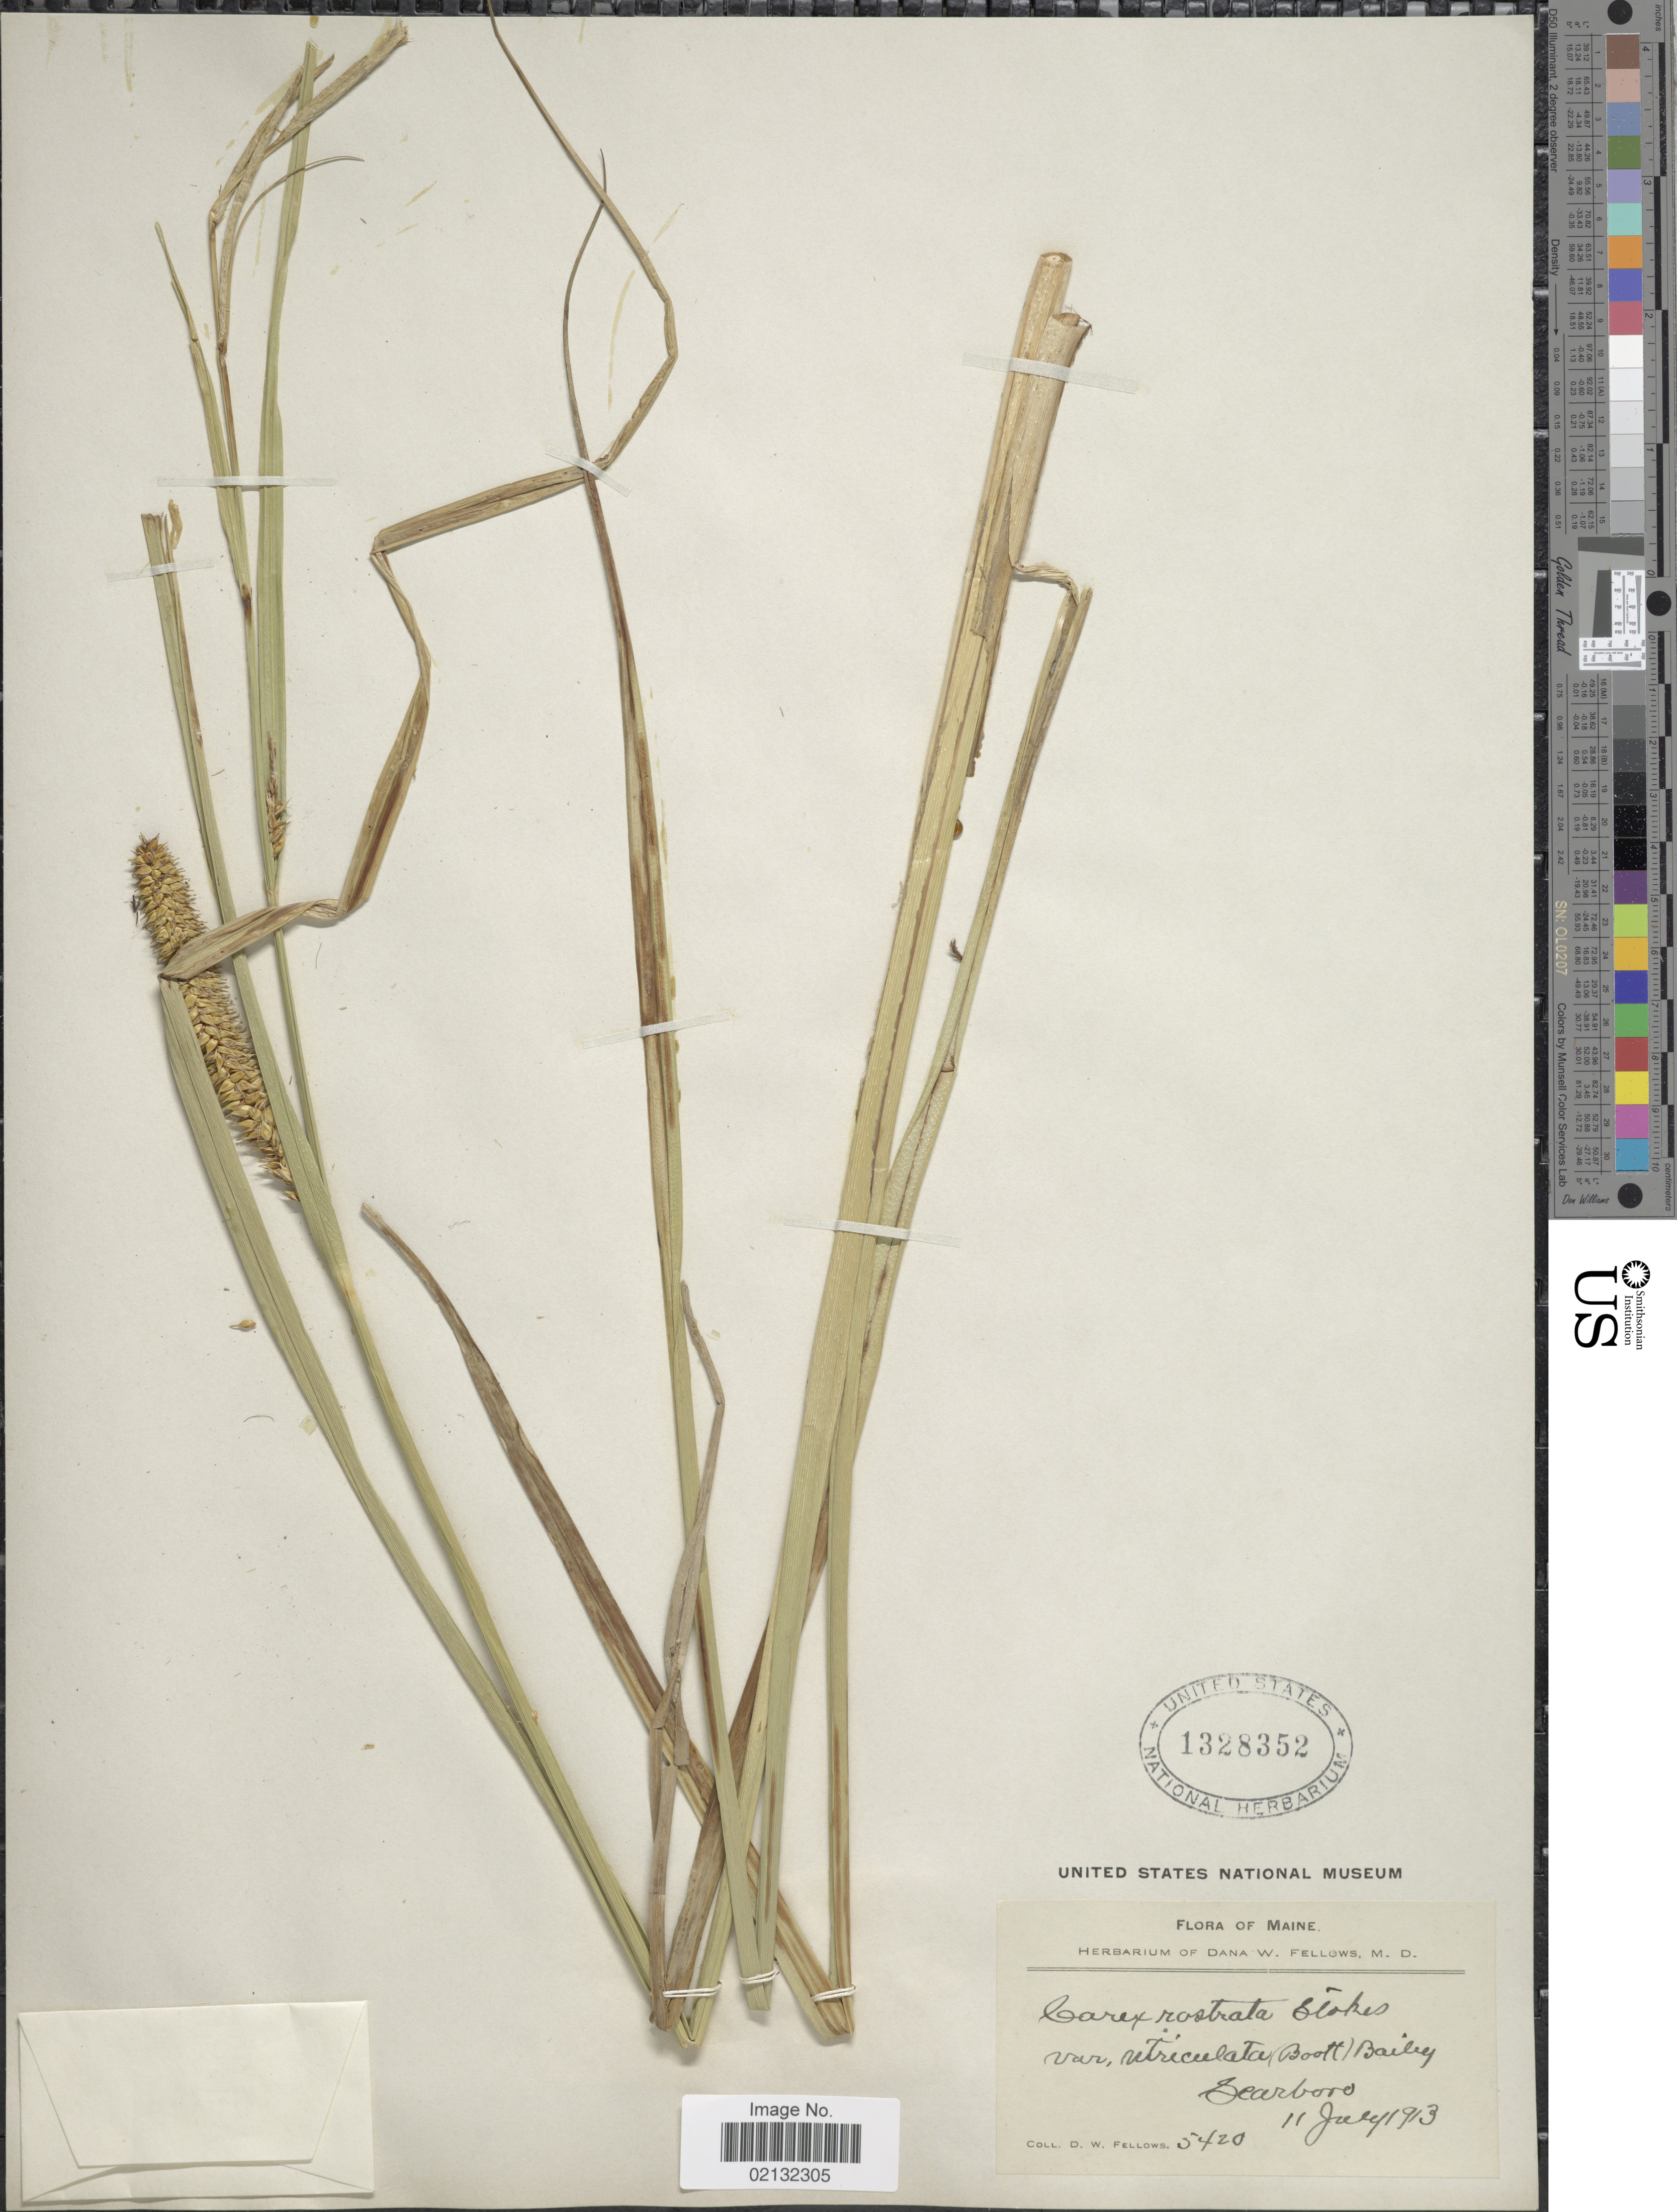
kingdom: Plantae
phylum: Tracheophyta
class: Liliopsida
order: Poales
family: Cyperaceae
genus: Carex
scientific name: Carex rostrata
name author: Stokes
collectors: D. W. Fellows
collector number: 5420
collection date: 1913-07-11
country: United States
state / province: Maine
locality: Scarboro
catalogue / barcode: US 1328352